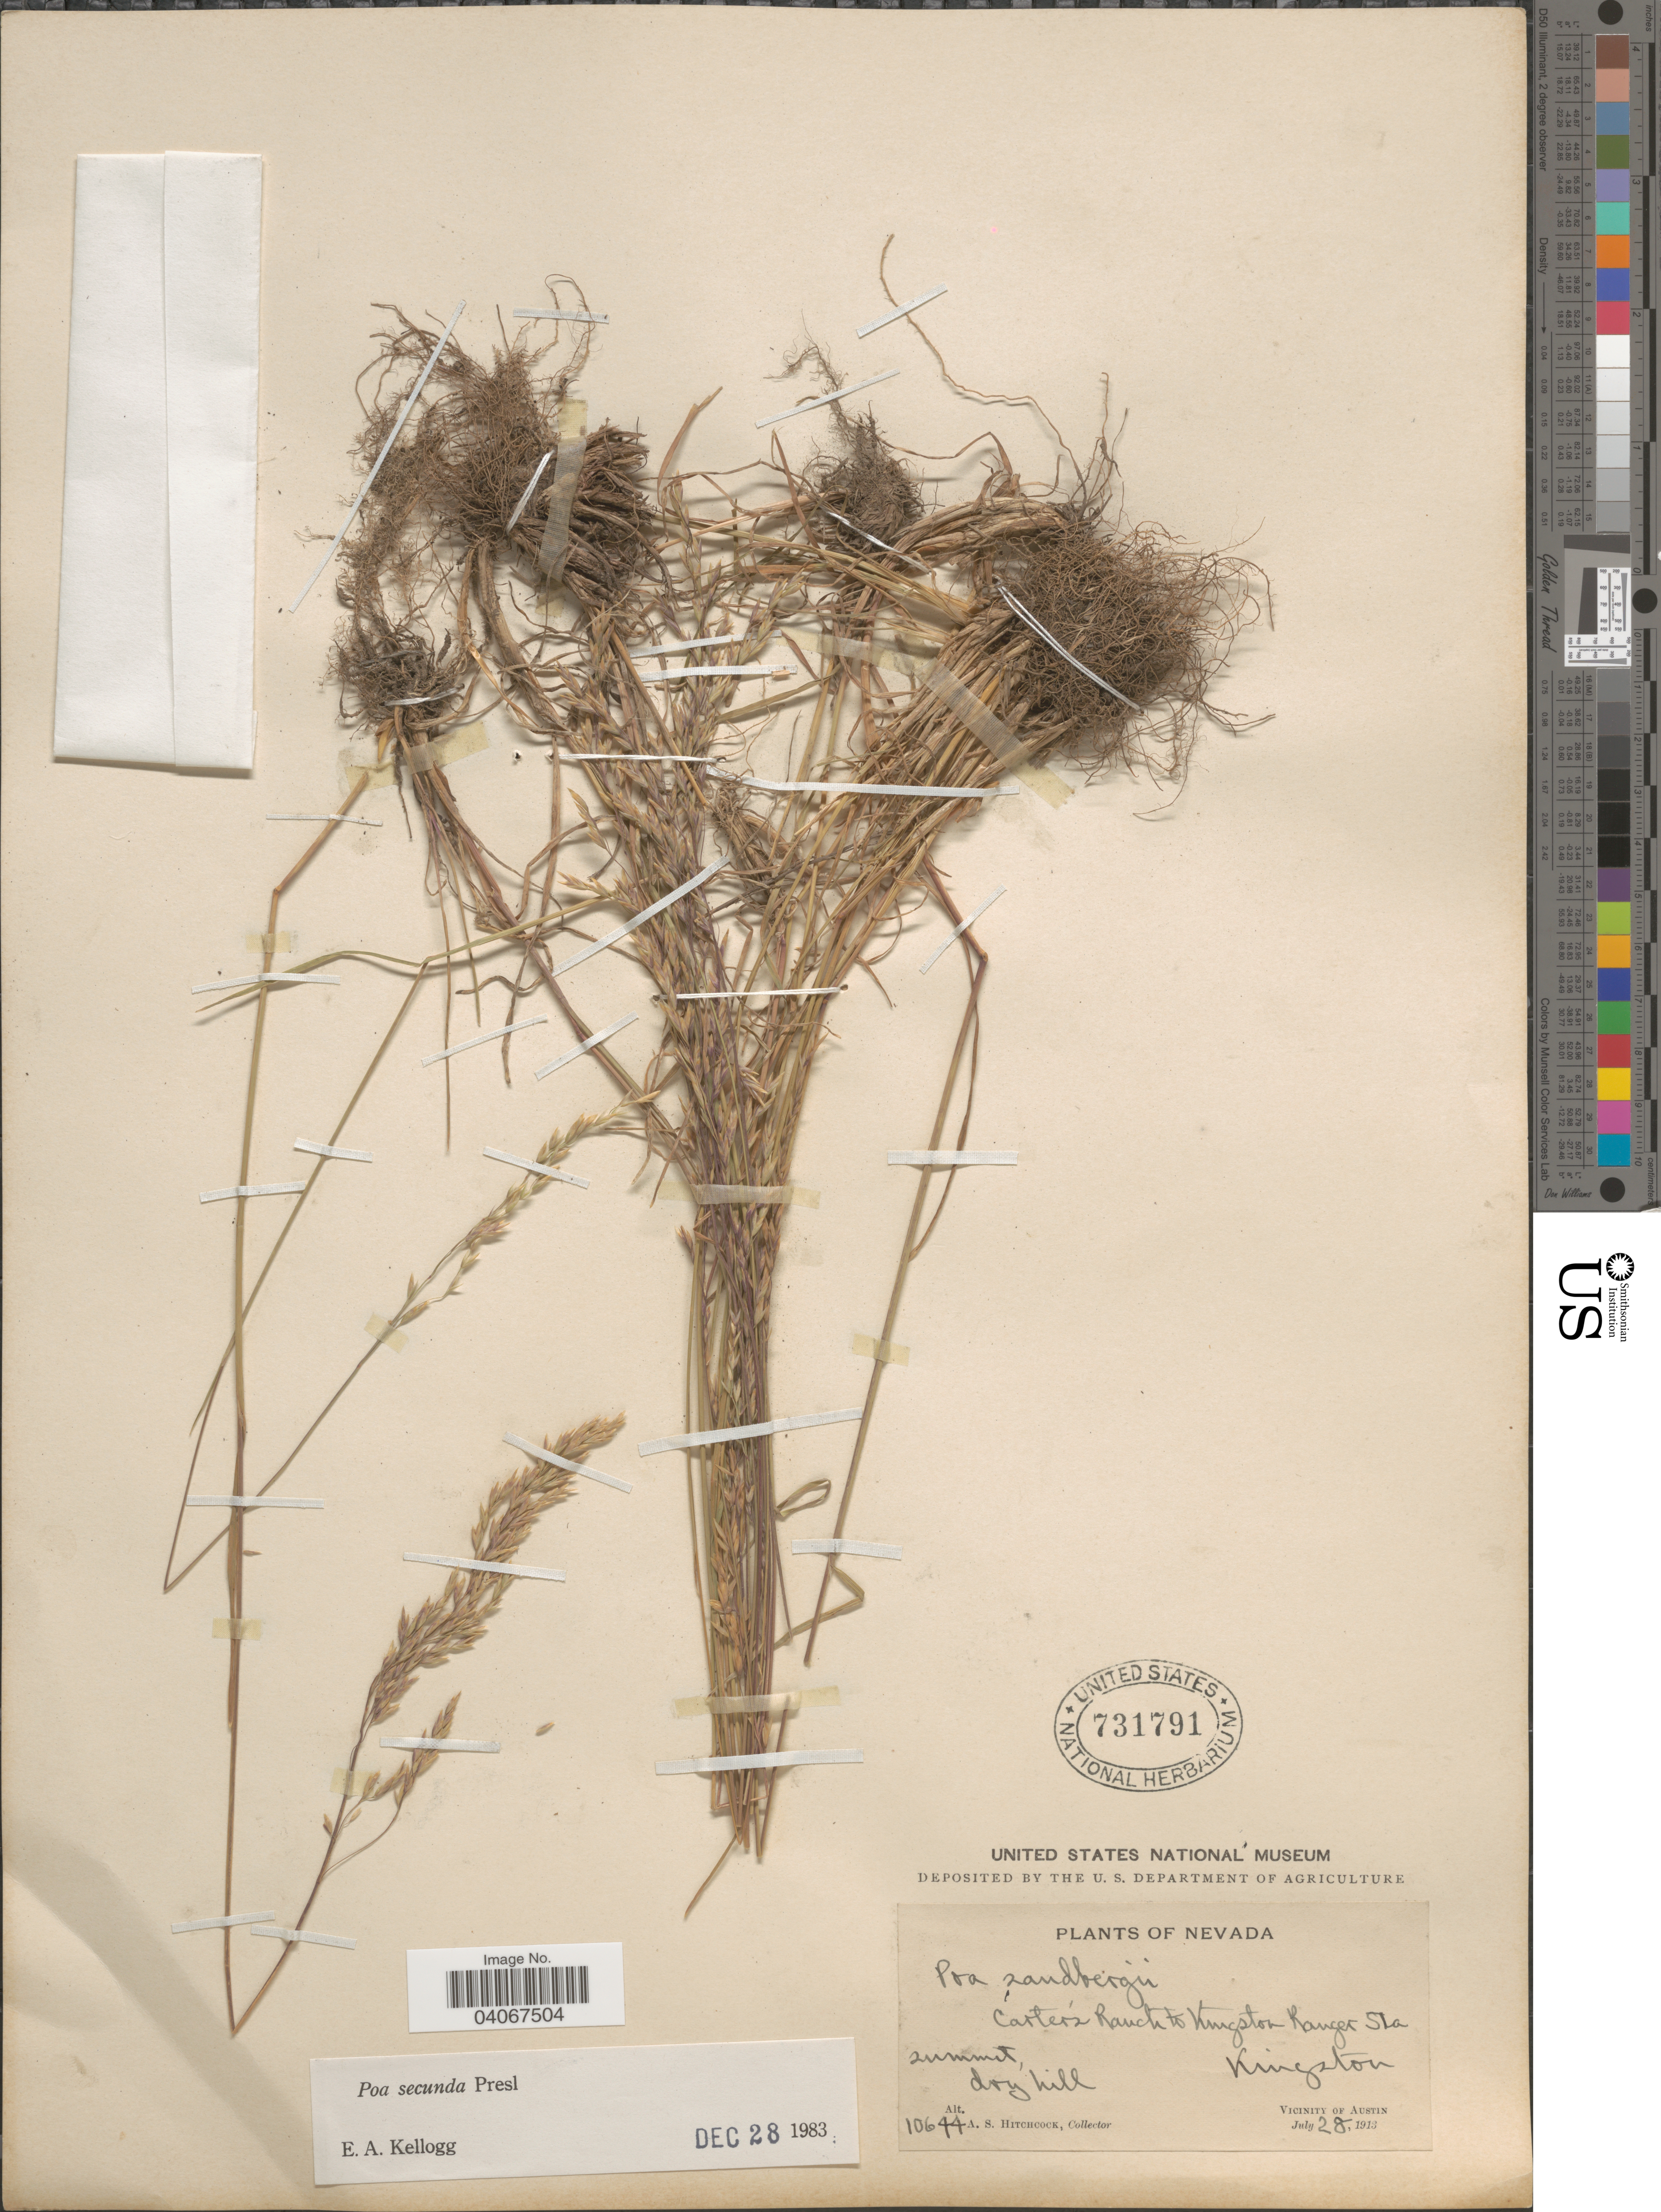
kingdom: Plantae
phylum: Tracheophyta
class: Liliopsida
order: Poales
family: Poaceae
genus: Poa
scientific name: Poa secunda subsp. secunda var. secunda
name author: J. Presl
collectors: A. S. Hitchcock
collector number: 10644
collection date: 1913-07-28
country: United States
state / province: Nevada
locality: Carter's Ranch to Kingston Ranger Sta summit, dry hill. Kingston. Vicinity of Austin.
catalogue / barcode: US 731791